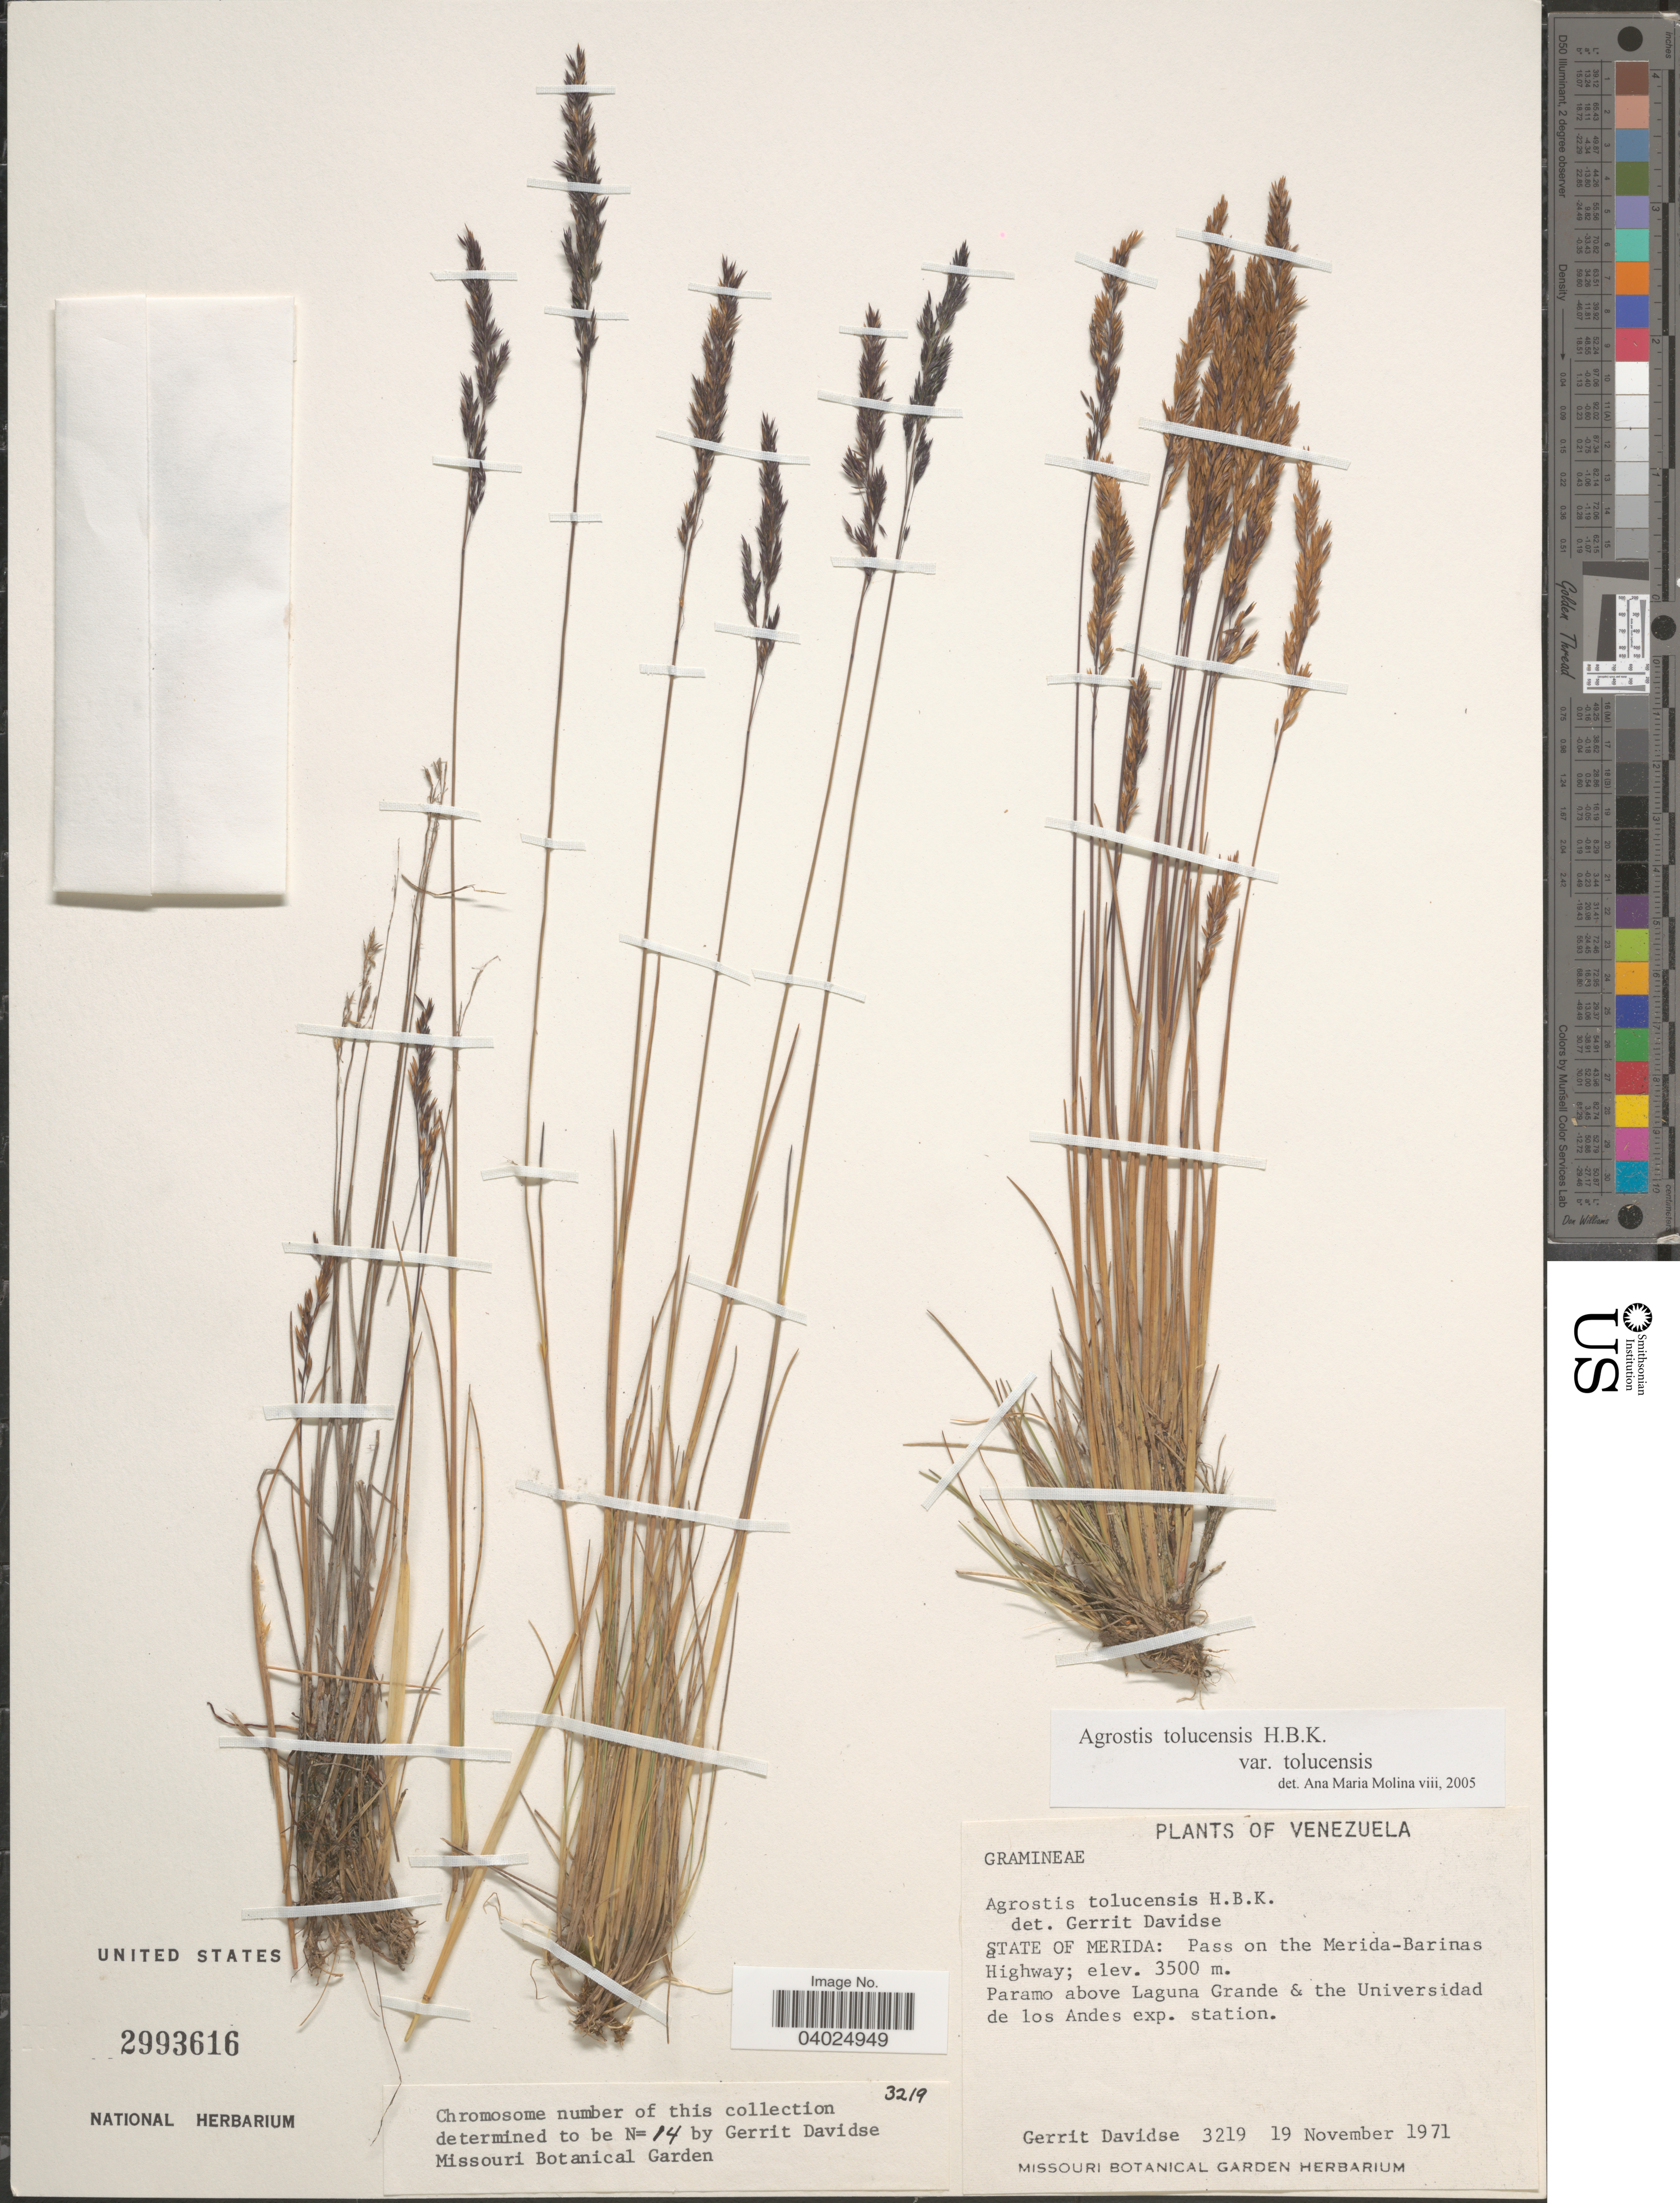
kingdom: Plantae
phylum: Tracheophyta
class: Liliopsida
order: Poales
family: Poaceae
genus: Agrostis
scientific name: Agrostis tolucensis Kunth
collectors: G. Davidse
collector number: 3219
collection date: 1971-11-19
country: Venezuela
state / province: Merida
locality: Pass on the Merida-Barinas Highway. Paramo above Laguna Grande & the Universidad de los Andes exp. station.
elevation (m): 3500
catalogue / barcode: US 2993616